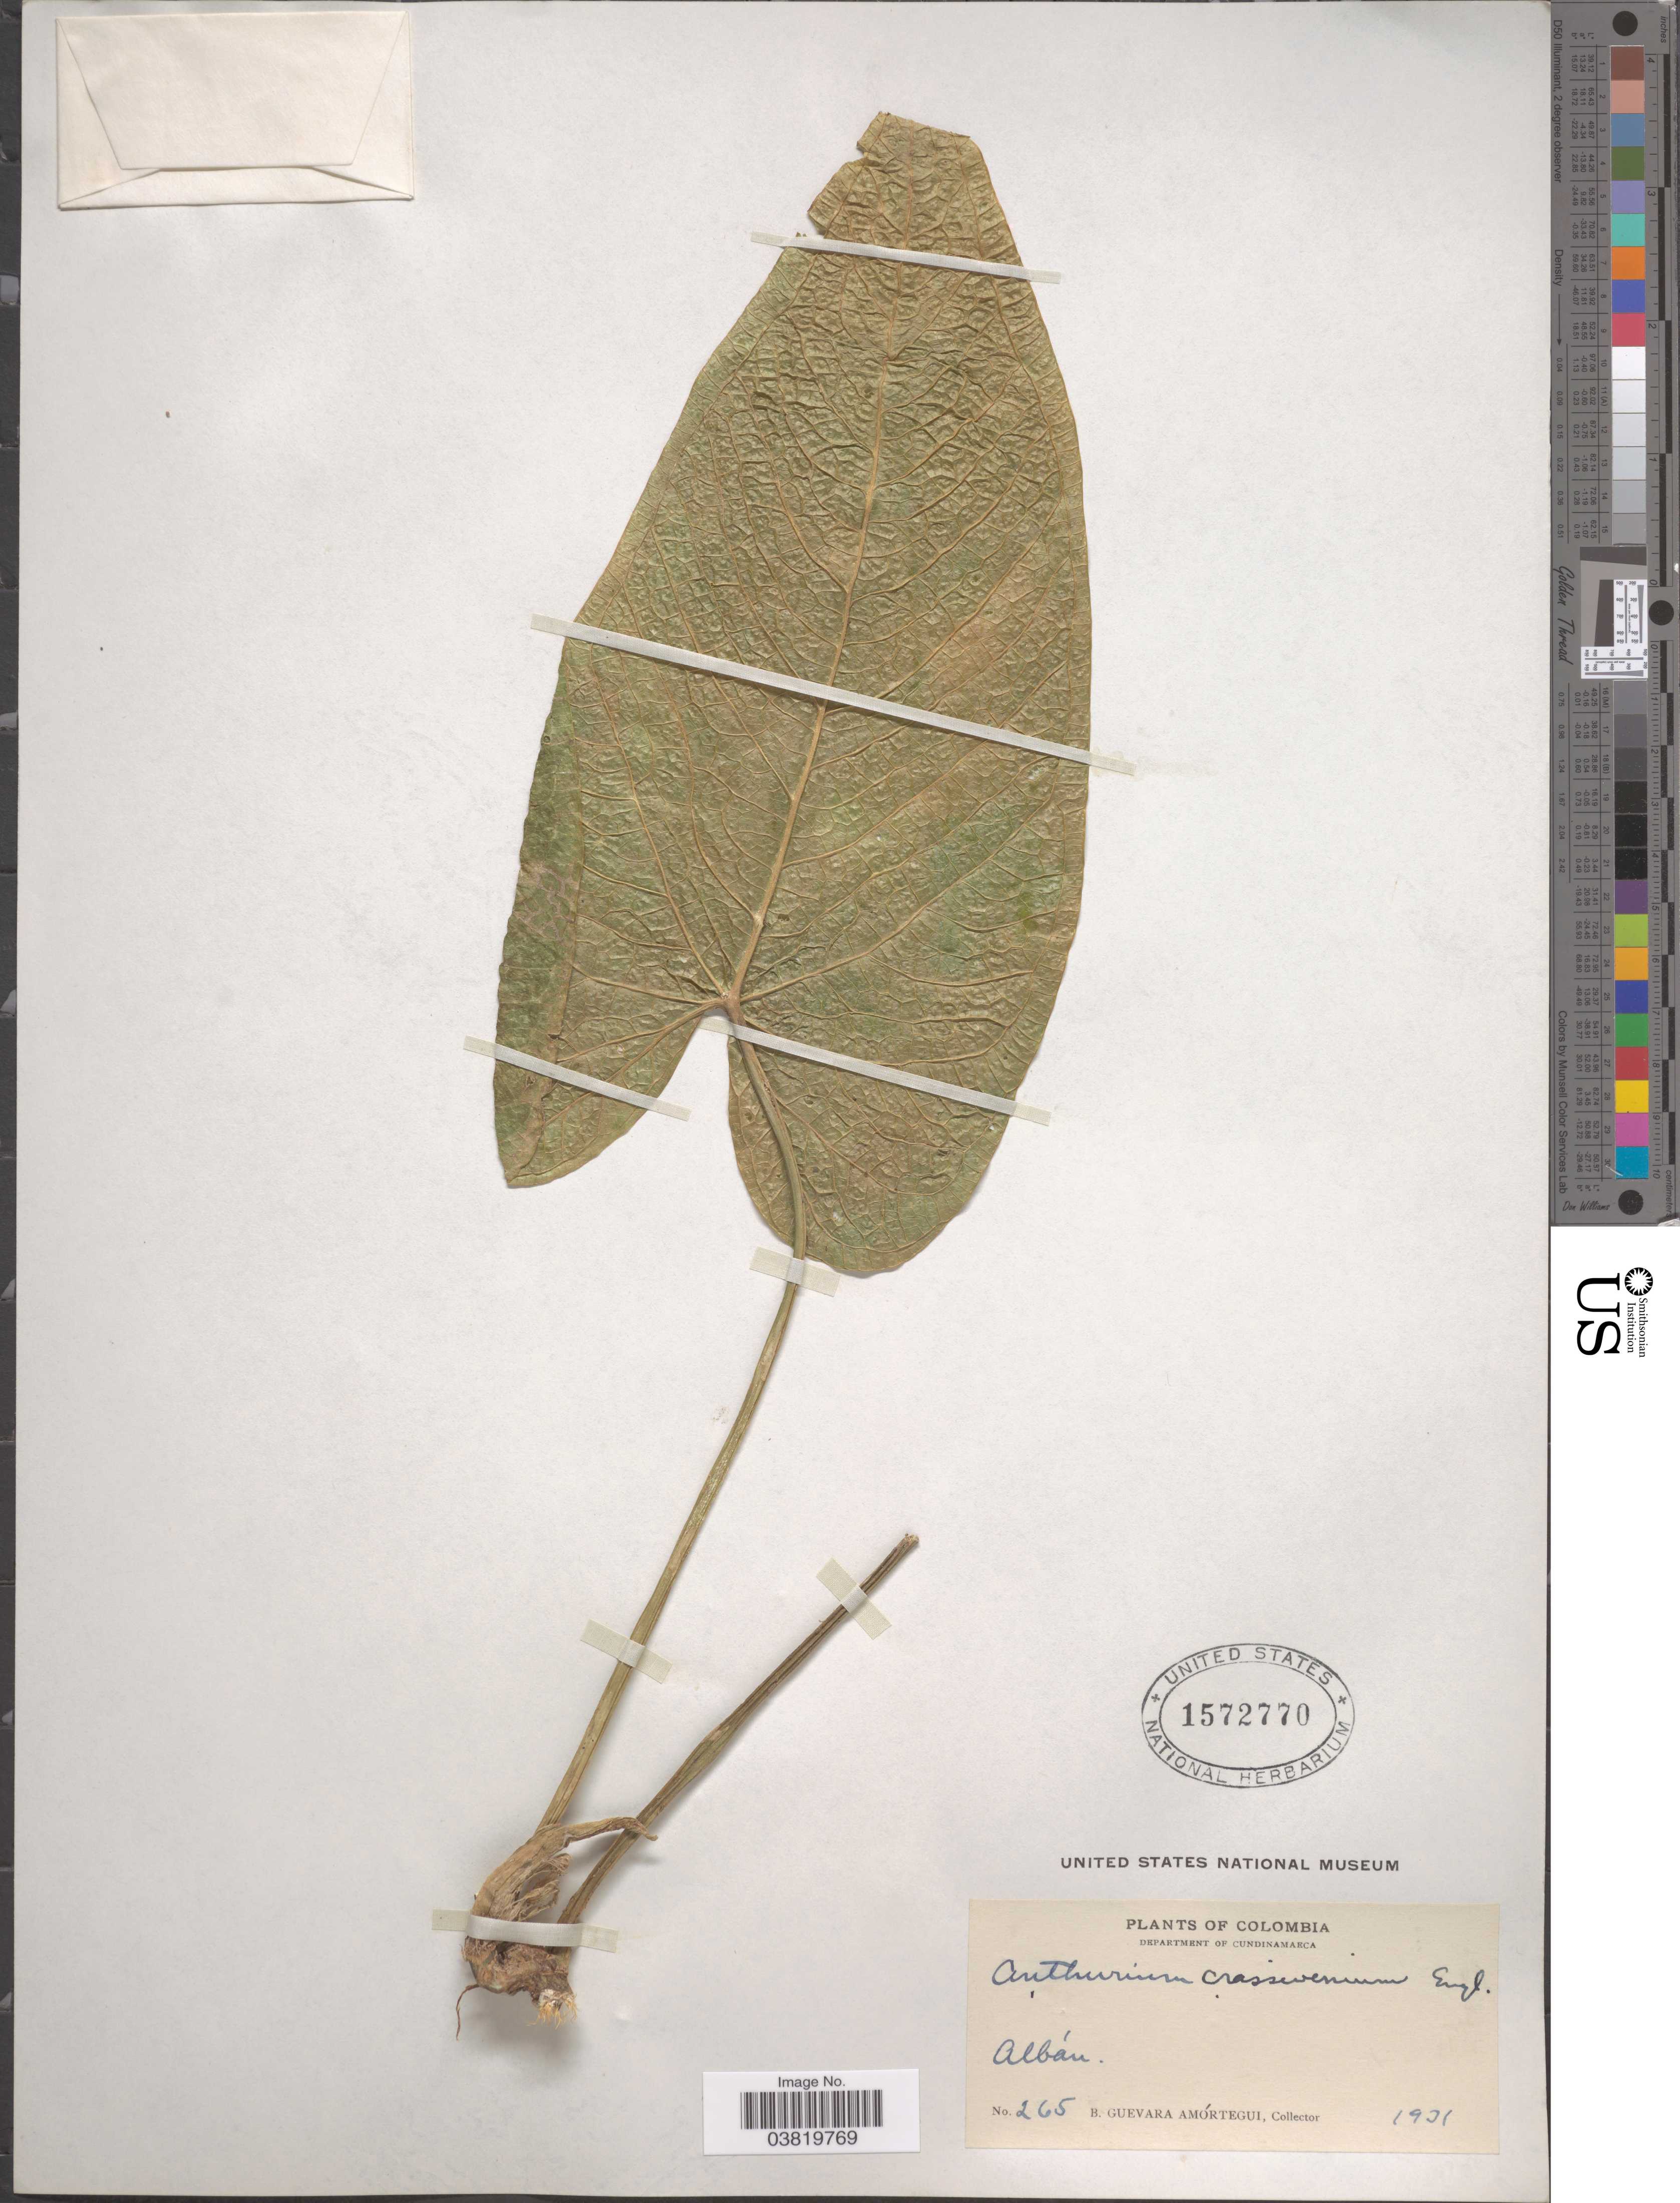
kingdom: Plantae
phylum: Tracheophyta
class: Liliopsida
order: Alismatales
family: Araceae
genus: Anthurium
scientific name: Anthurium crassivenium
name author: Engl.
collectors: B. Guevara Amortegui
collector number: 265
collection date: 1931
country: Colombia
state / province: Cundinamarca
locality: Department of Cundinamarca. Albán.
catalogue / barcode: US 1572770